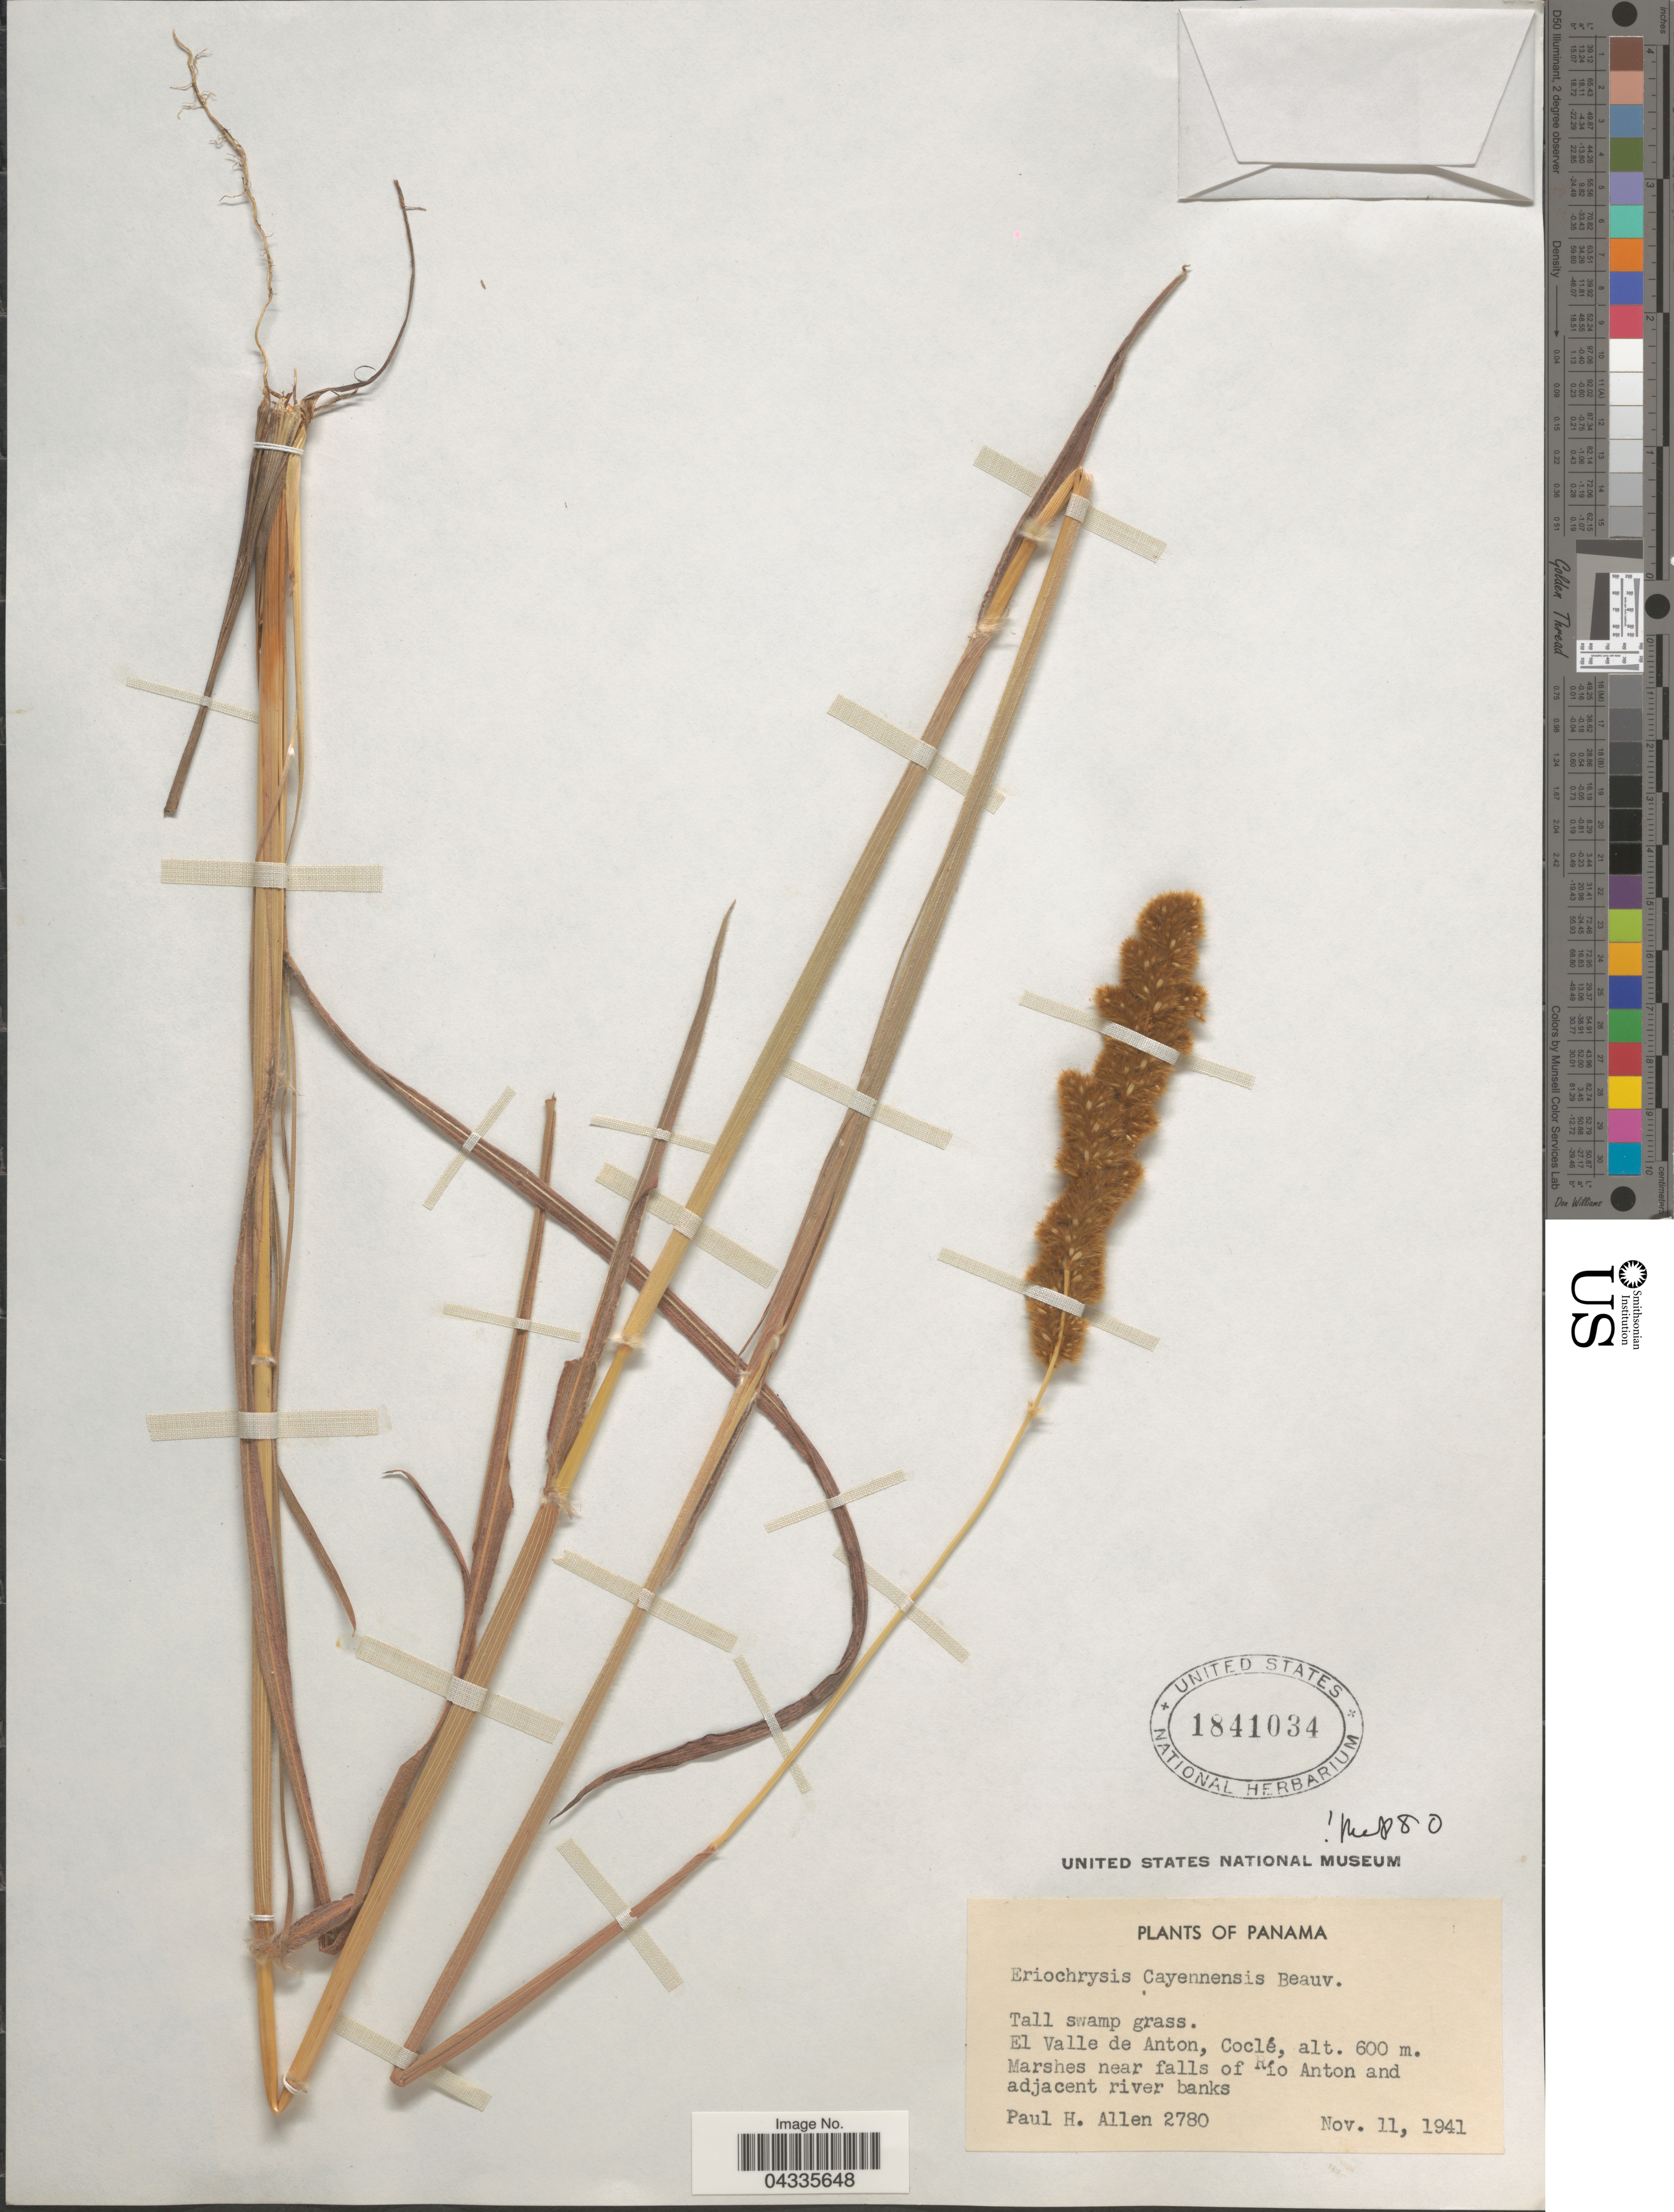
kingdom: Plantae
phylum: Tracheophyta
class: Liliopsida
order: Poales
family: Poaceae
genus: Eriochrysis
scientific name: Eriochrysis cayennensis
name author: P. Beauv.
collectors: P. H. Allen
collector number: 2780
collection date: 1941-11-11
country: Panama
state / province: Cocle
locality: El Valle de Anton. Marshes near falls of Río Anton and adjacent river banks.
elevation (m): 600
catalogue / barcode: US 1841034